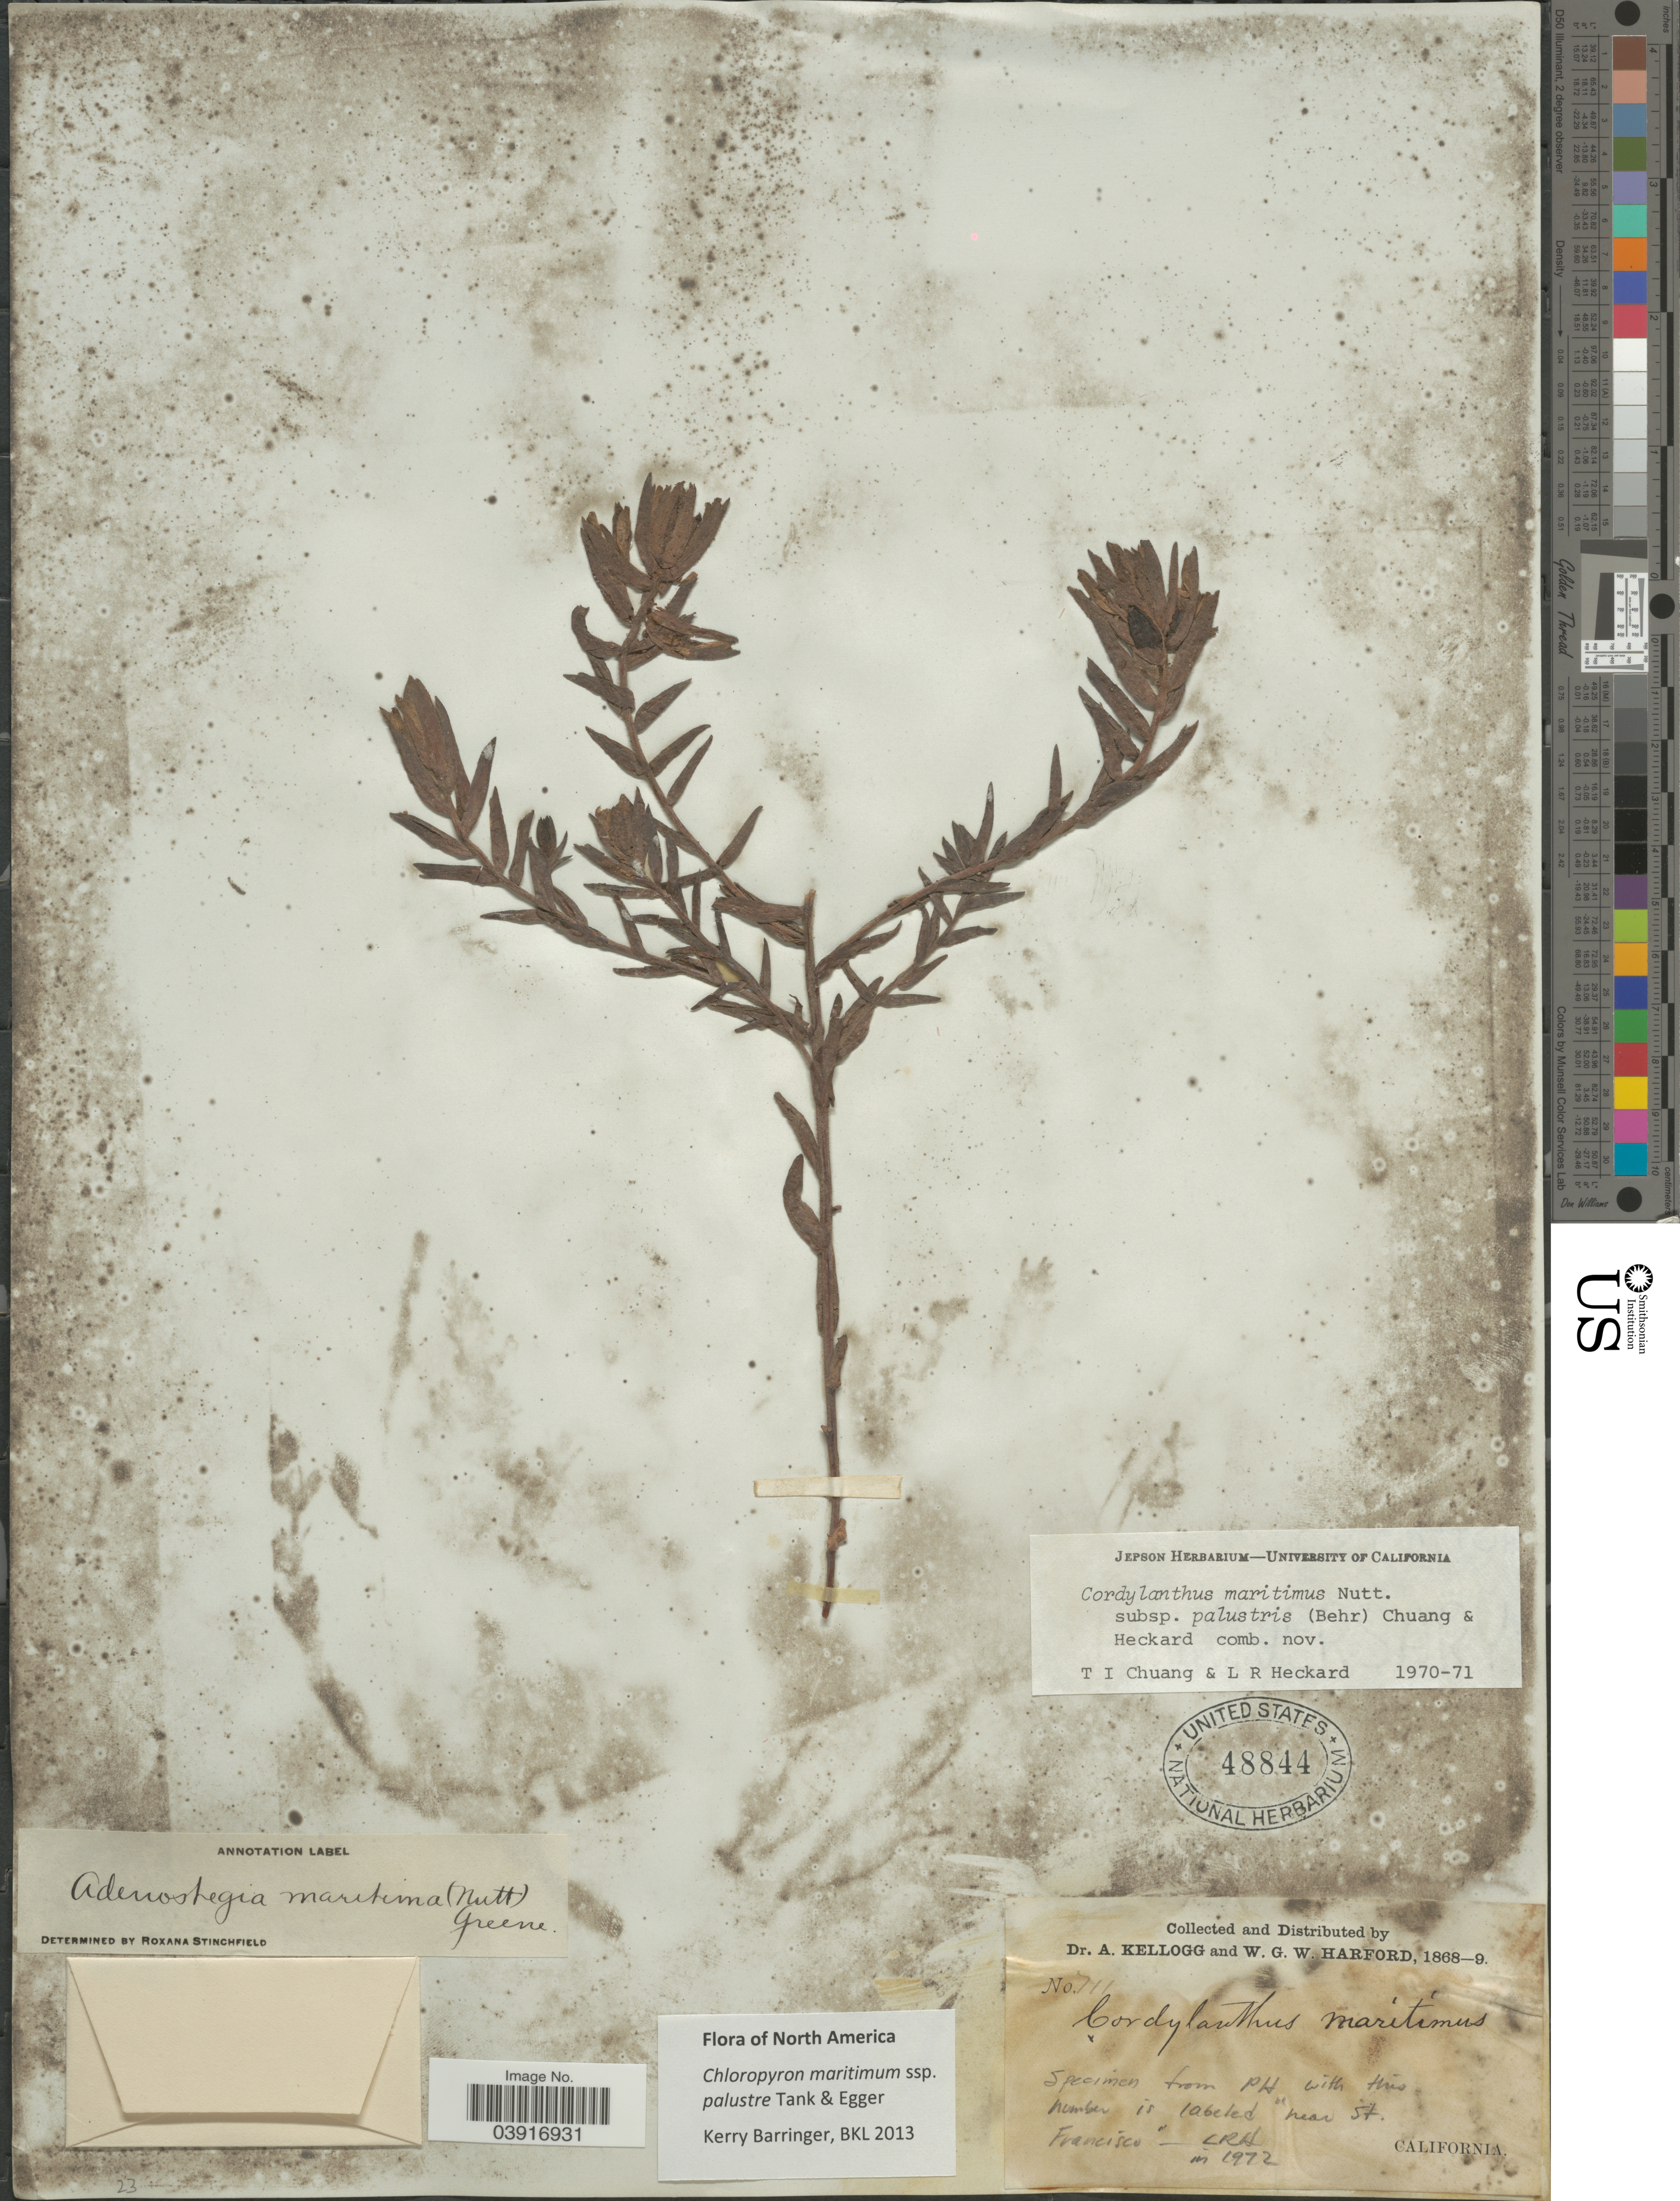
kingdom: Plantae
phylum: Tracheophyta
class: Magnoliopsida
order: Lamiales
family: Orobanchaceae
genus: Chloropyron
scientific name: Chloropyron maritimum subsp. palustre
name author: (Behr) Tank & J.M. Egger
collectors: A. Kellogg & W. G. W. Harford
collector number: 711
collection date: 1868/1869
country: United States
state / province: California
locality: Near St. Francisco.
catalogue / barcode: US 48844